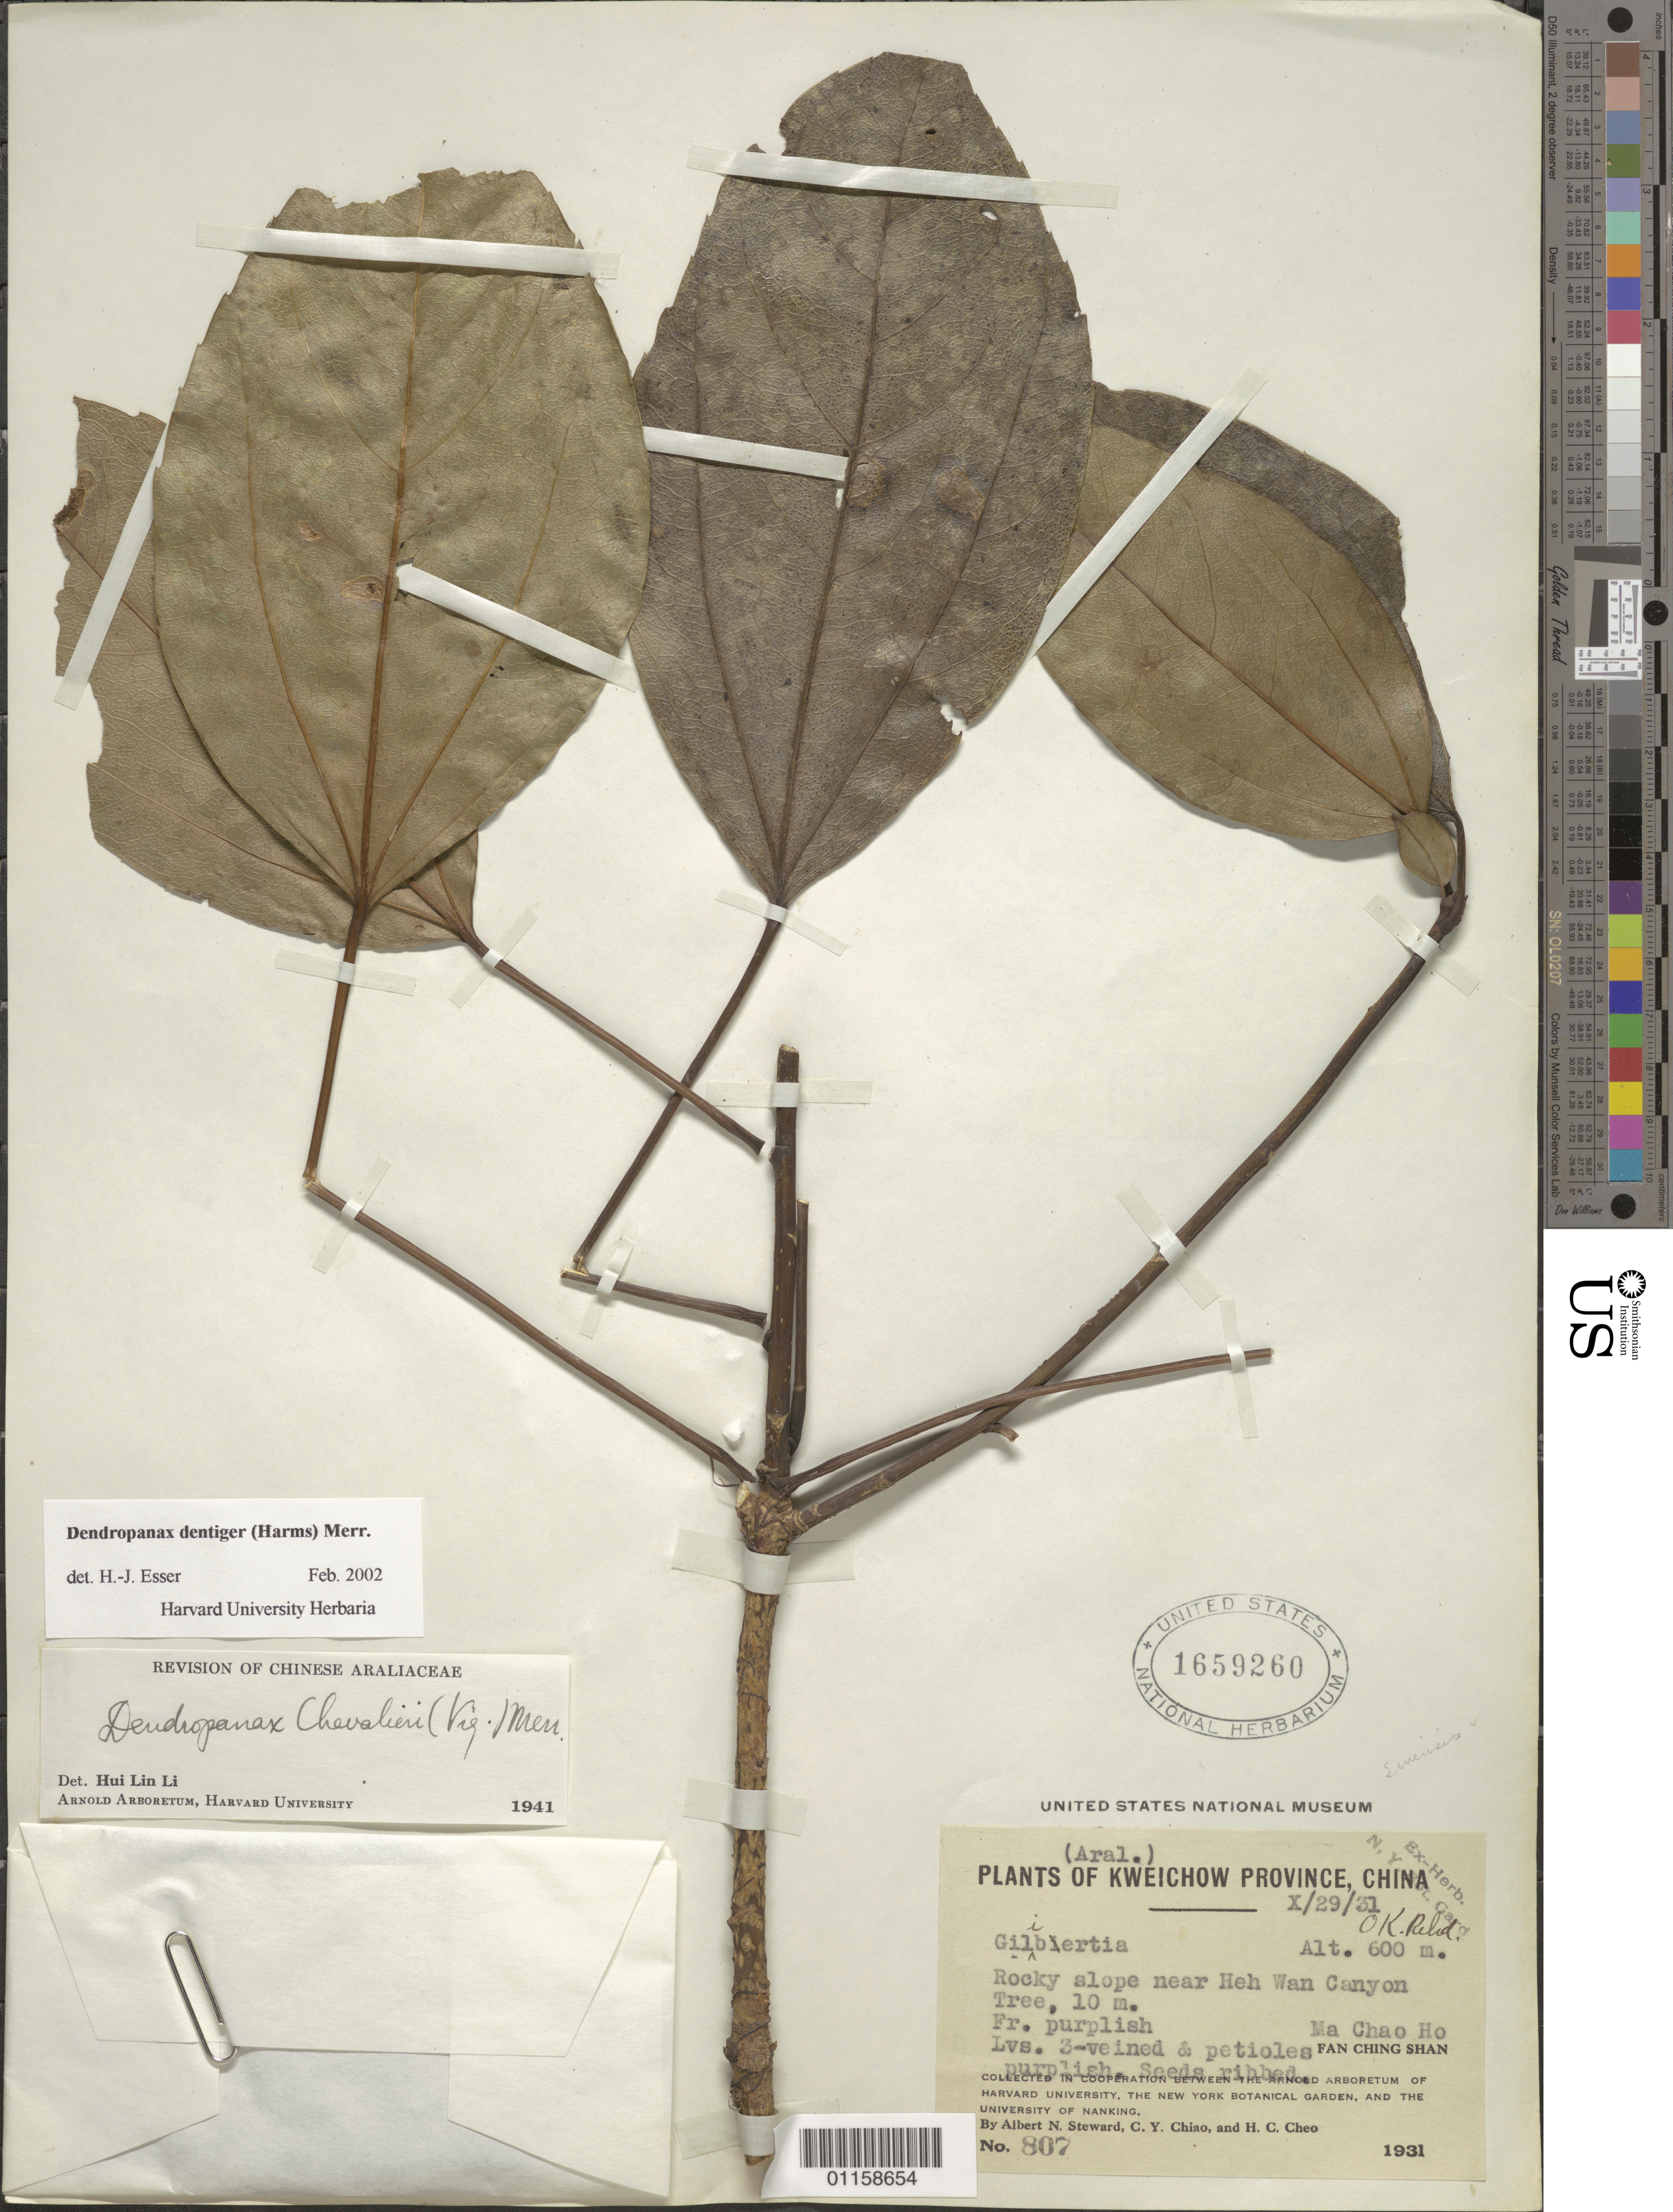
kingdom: Plantae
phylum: Tracheophyta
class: Magnoliopsida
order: Apiales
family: Araliaceae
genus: Dendropanax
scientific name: Dendropanax dentigerus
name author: (Harms) Merr.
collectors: A. N. Steward, C. Y. Chiao & H. Cheo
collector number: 807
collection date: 1931-10-29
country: China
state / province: Guizhou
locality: Near Heh Wan Canyon. Ma Chao Ho. Fan Ching Shan.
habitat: Tree, in rocky slope.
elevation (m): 600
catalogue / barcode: US 1659260